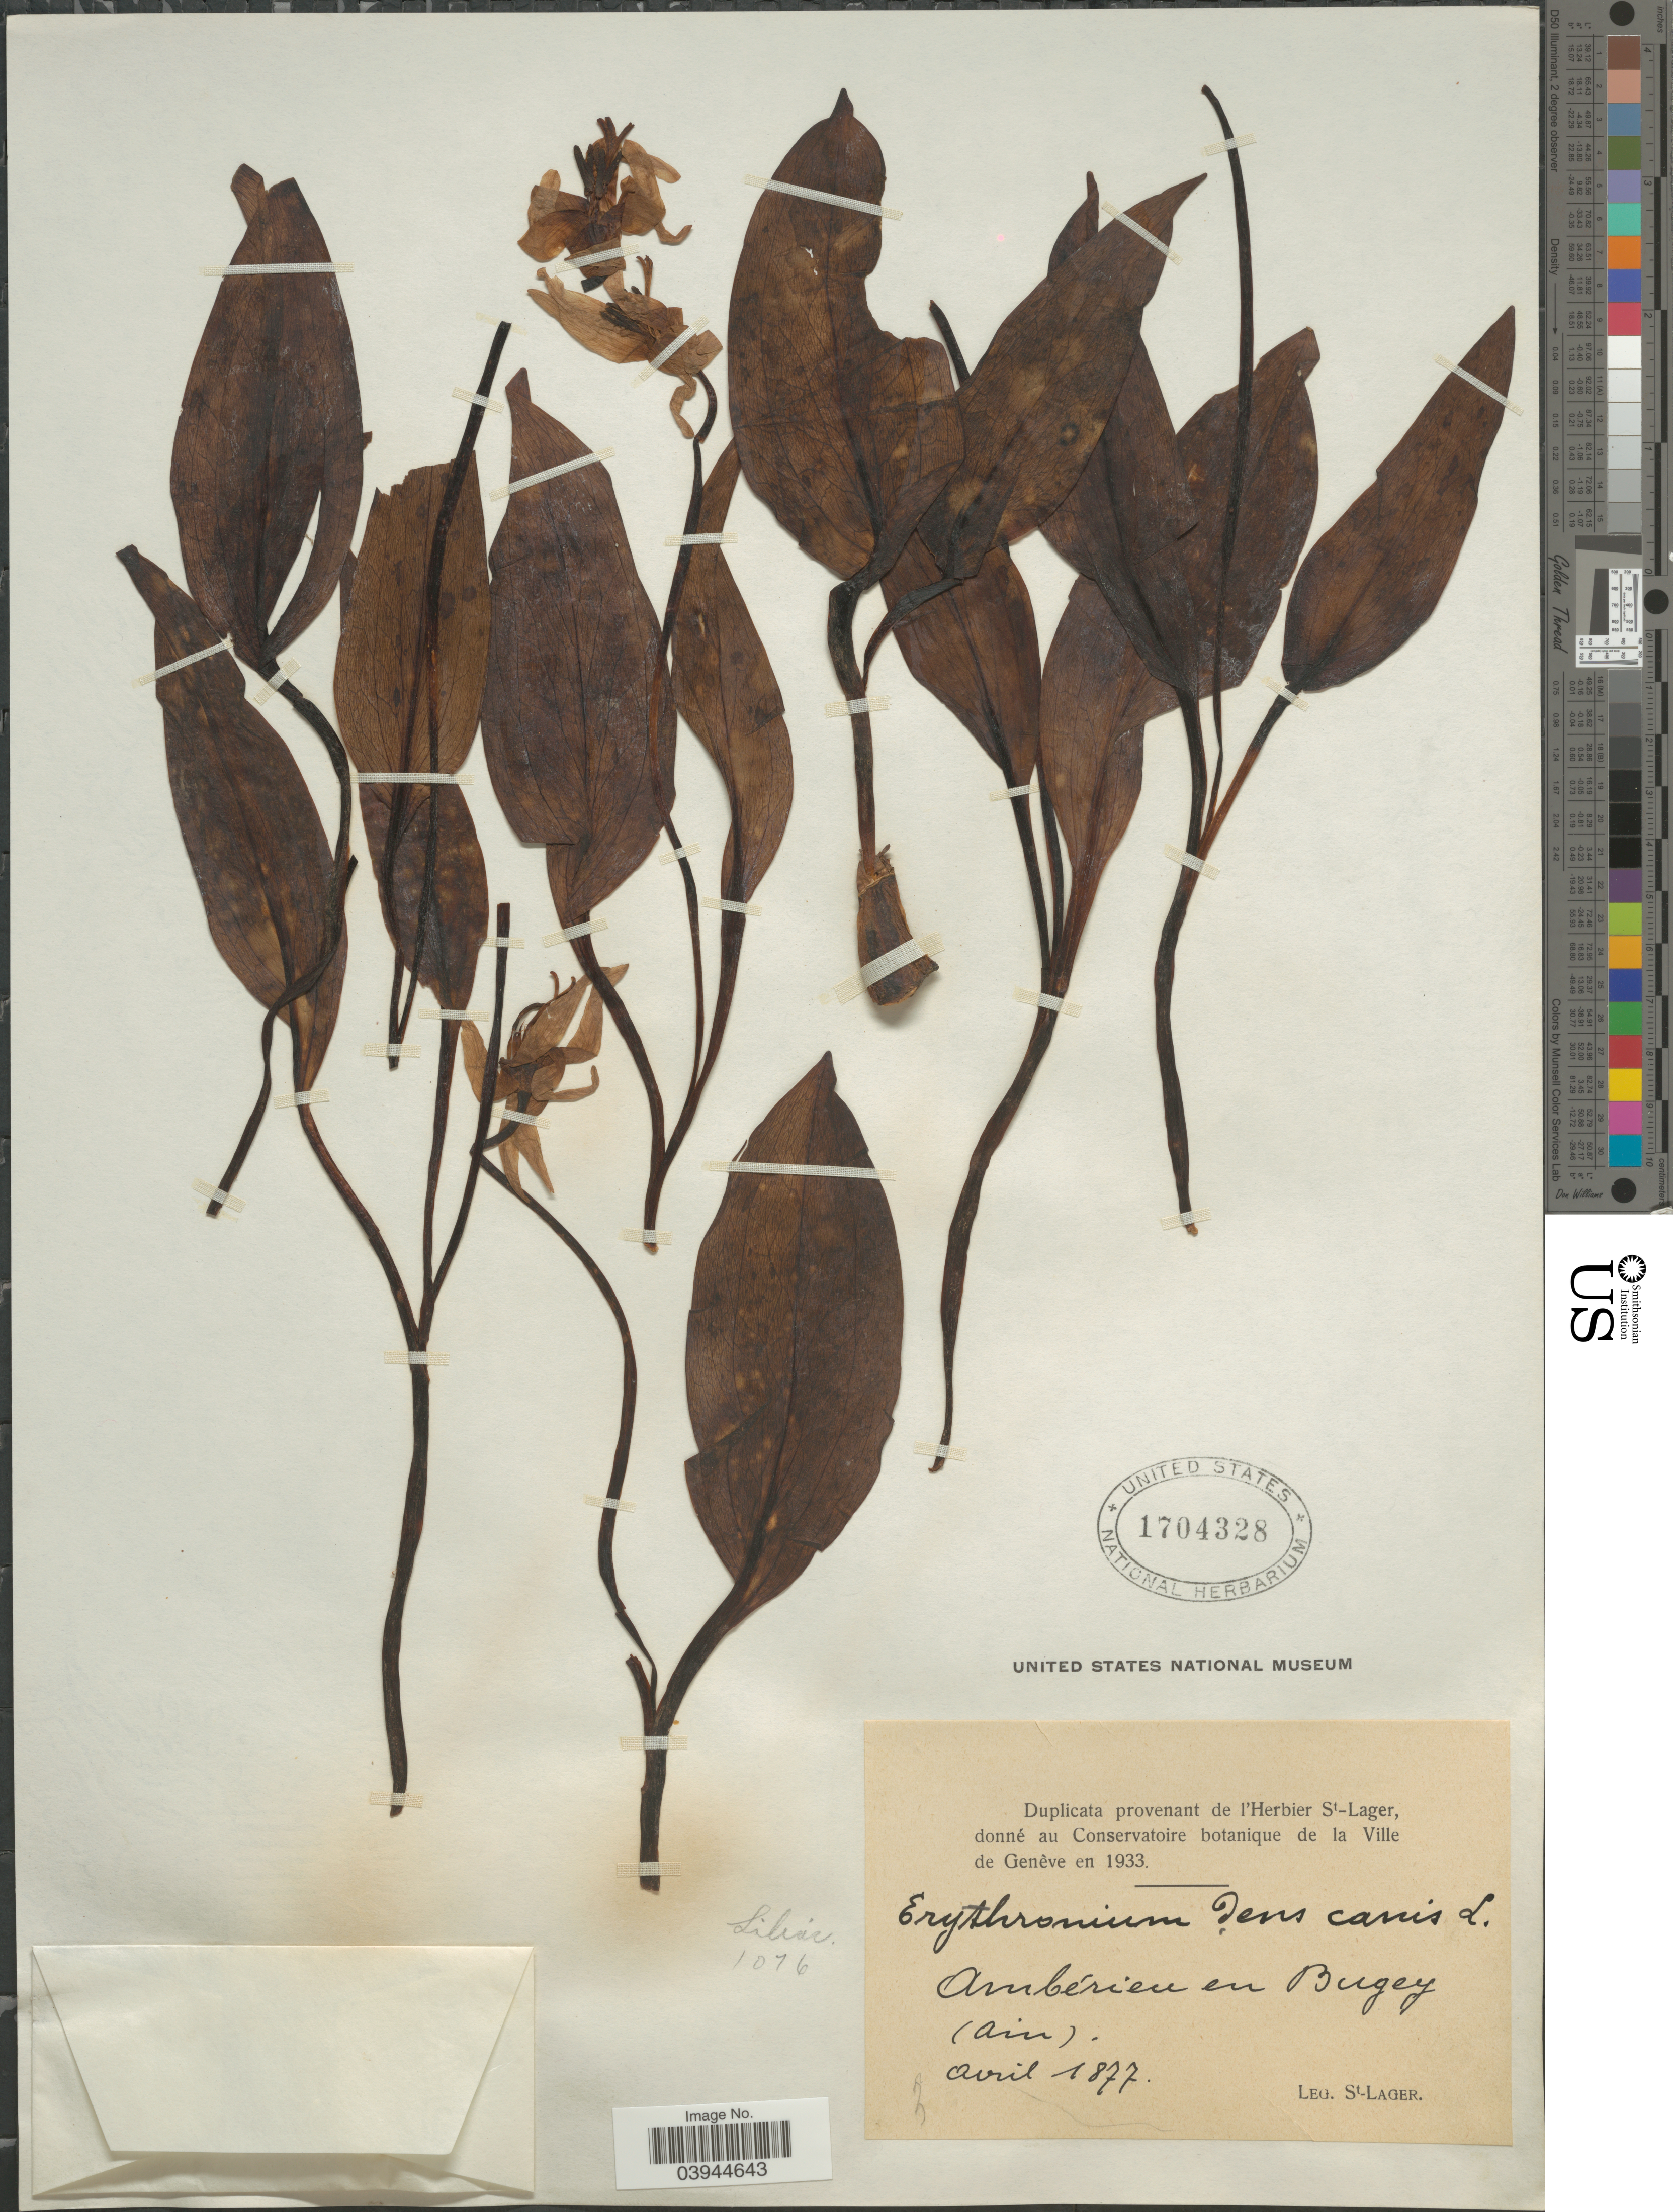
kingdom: Plantae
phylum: Tracheophyta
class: Liliopsida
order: Liliales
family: Liliaceae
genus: Erythronium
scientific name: Erythronium dens-canis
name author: L.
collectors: -. St. Lager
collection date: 1877-04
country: France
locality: Ambérieu en Bugey (Ain).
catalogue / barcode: US 1704328